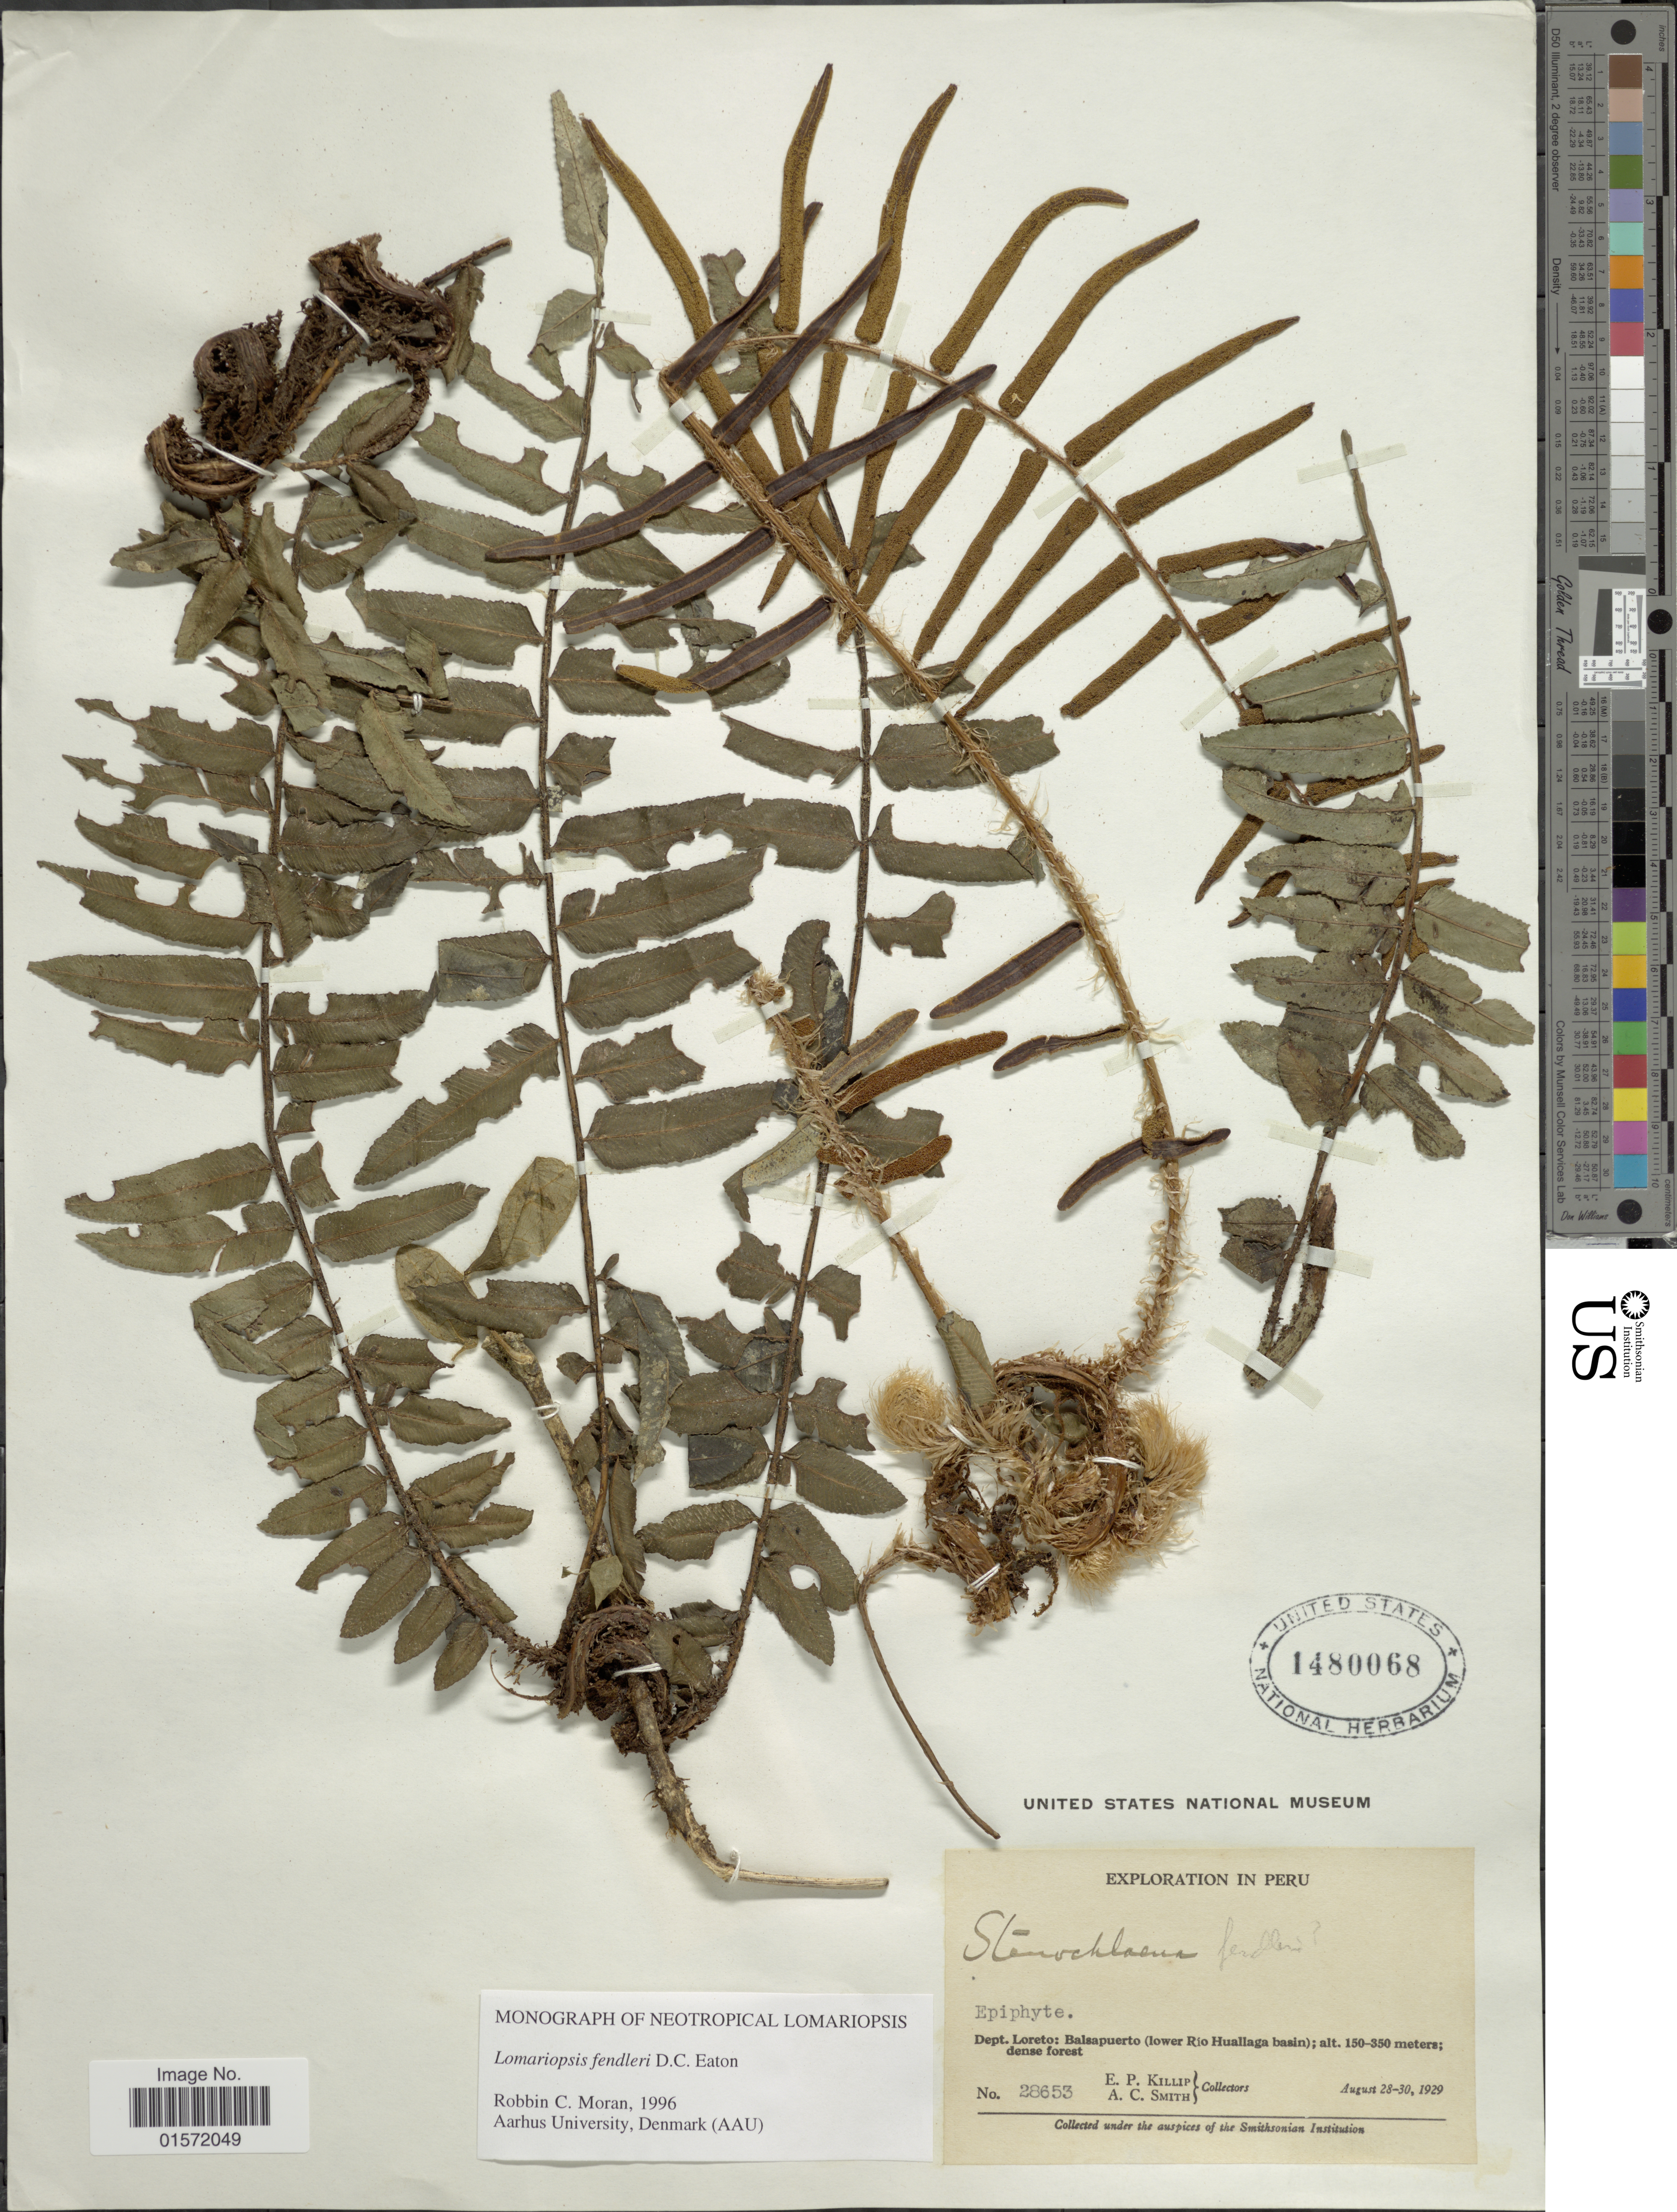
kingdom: Plantae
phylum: Tracheophyta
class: Polypodiopsida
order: Polypodiales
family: Lomariopsidaceae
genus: Lomariopsis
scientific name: Lomariopsis fendleri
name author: D.C. Eaton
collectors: E. P. Killip & A. C. Smith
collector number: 28653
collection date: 1929-08-28/1929-08-30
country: Peru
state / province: Loreto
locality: Balsapuerto (lower Rio Huallaga basin)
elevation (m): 150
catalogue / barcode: US 1480068